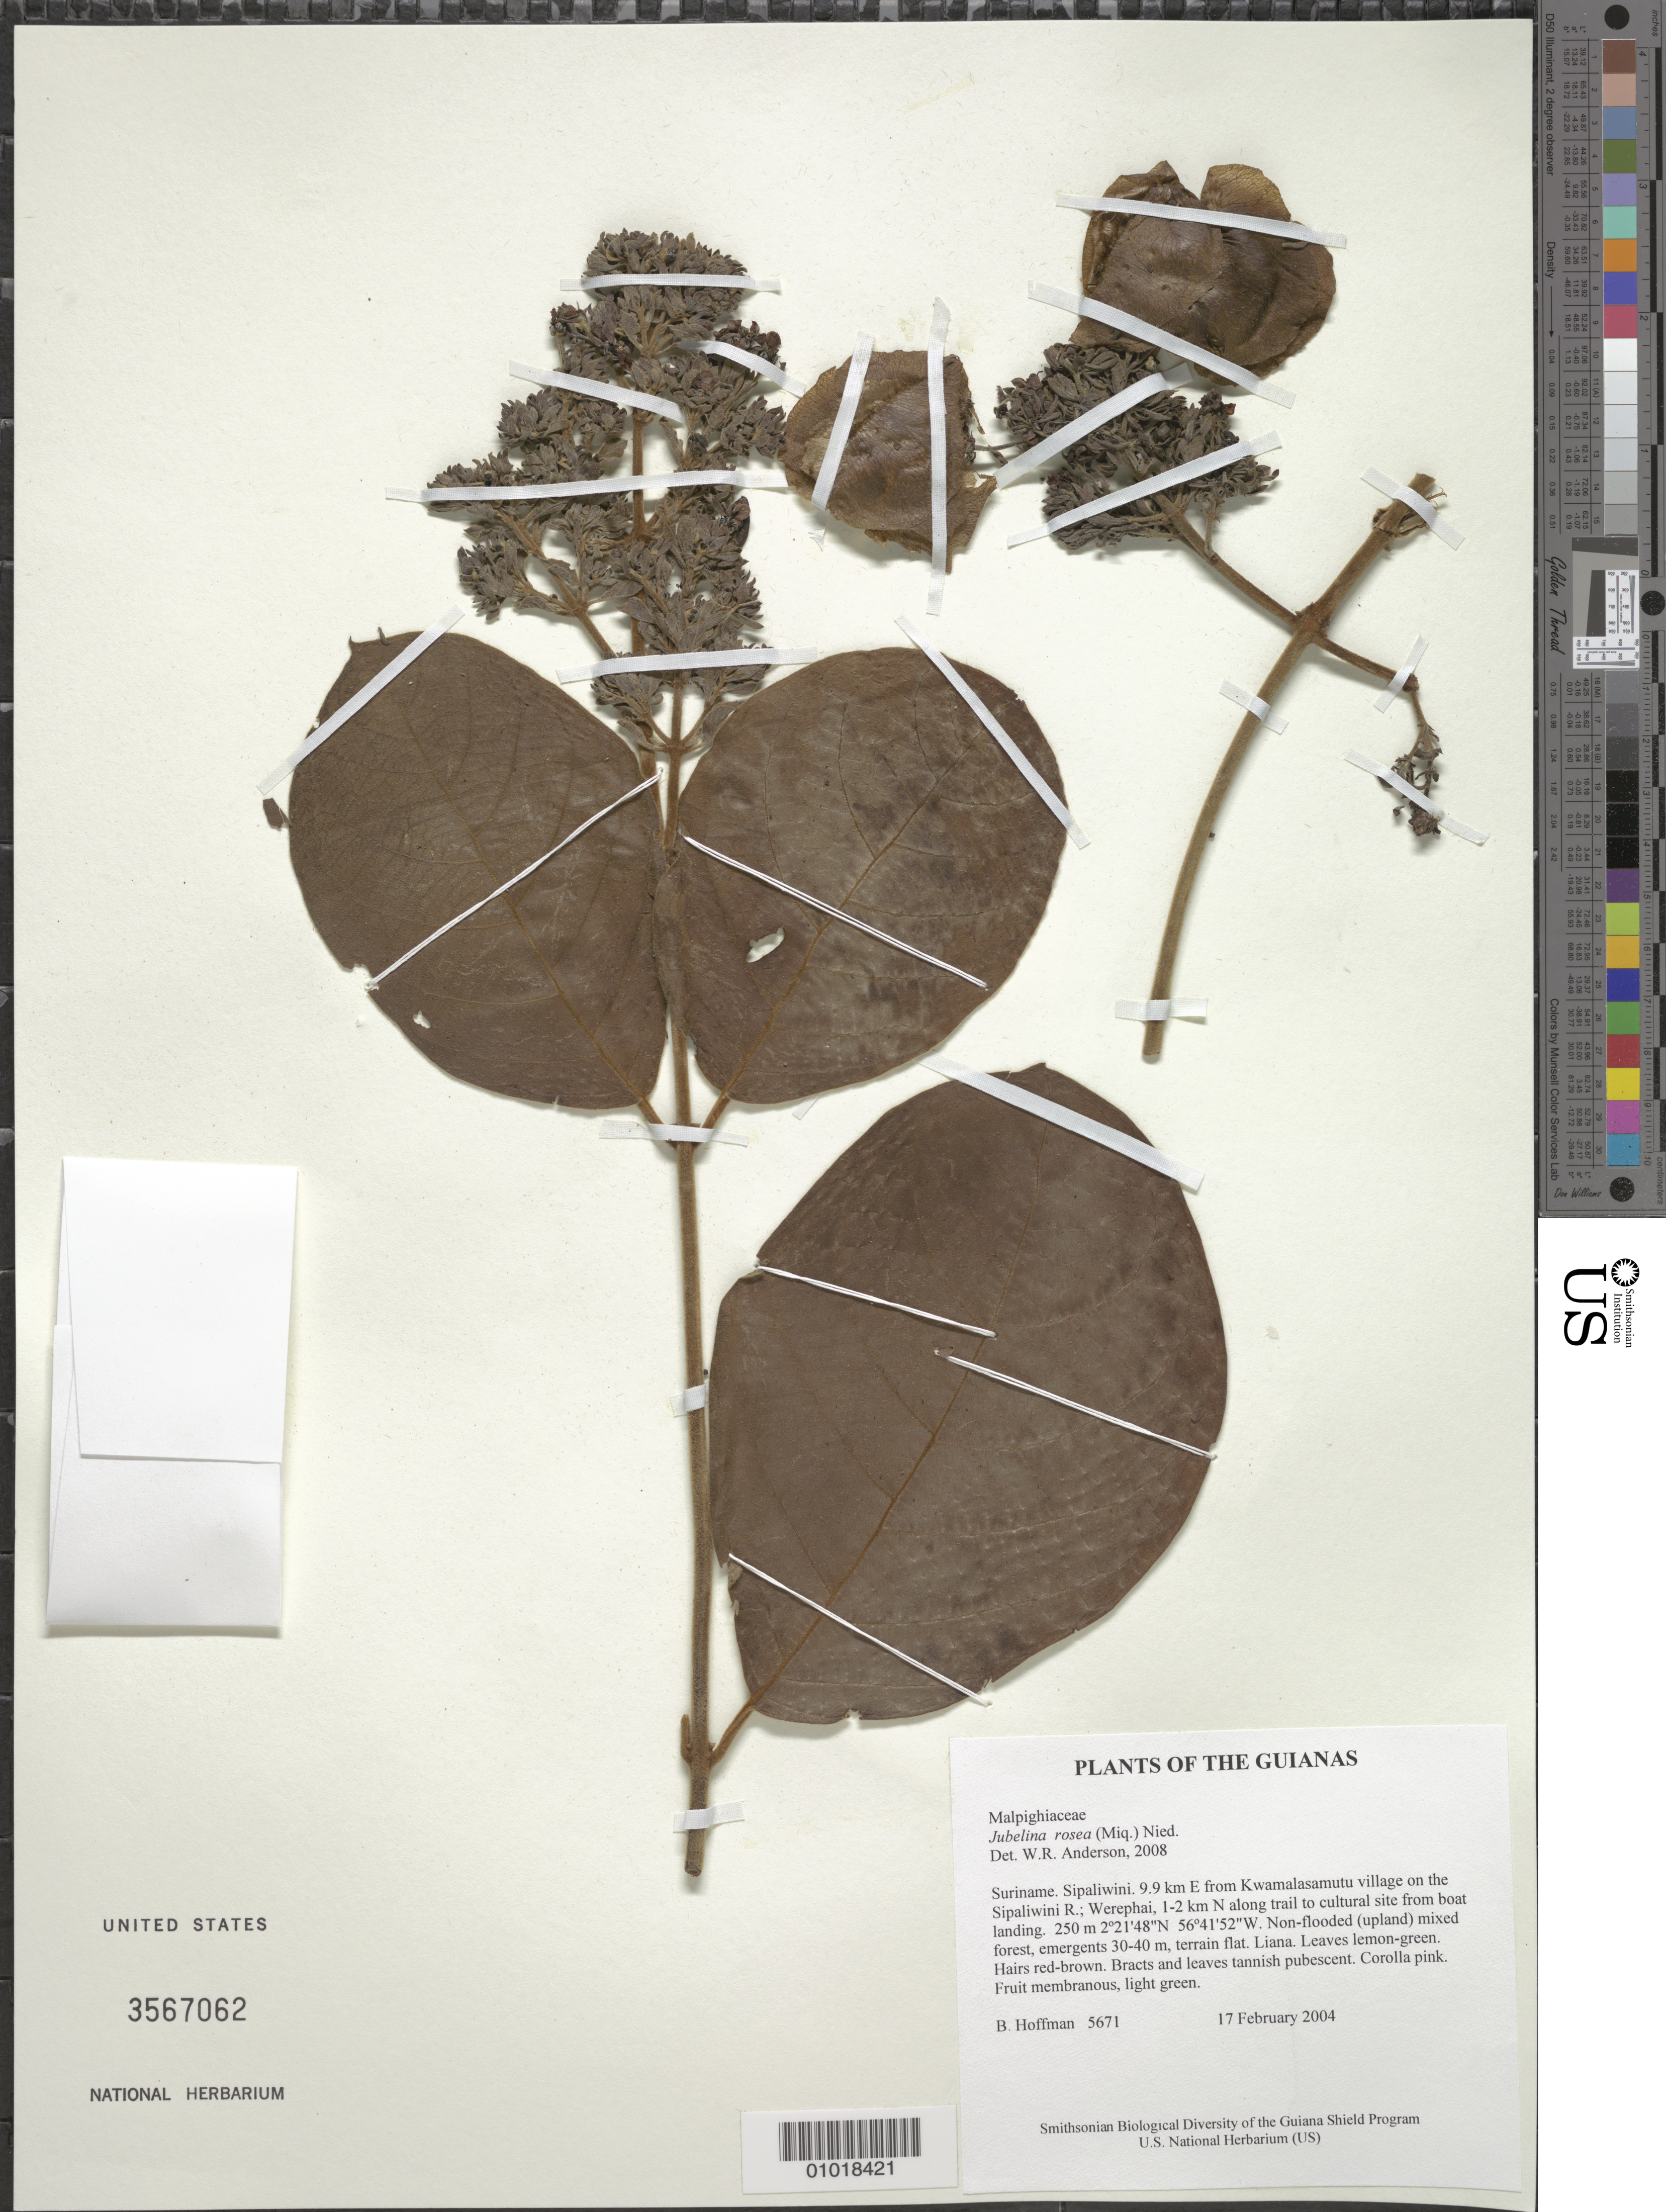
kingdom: Plantae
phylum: Tracheophyta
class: Magnoliopsida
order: Malpighiales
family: Malpighiaceae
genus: Jubelina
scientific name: Jubelina rosea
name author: (Miq.) Nied.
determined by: Anderson, W. R., (MICH), University of Michigan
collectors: B. Hoffman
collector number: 5671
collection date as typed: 17 February 2004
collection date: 2004-02-17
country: Suriname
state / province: Sipaliwini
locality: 9.9 km E from Kwamalasamutu village on the Sipaliwini R.; Werephai, 1-2 km N along trail to cultural site from boat landing.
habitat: Non-flooded (upland) mixed forest, emergents 30-40 m, terrain flat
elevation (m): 250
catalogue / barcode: US 3567062